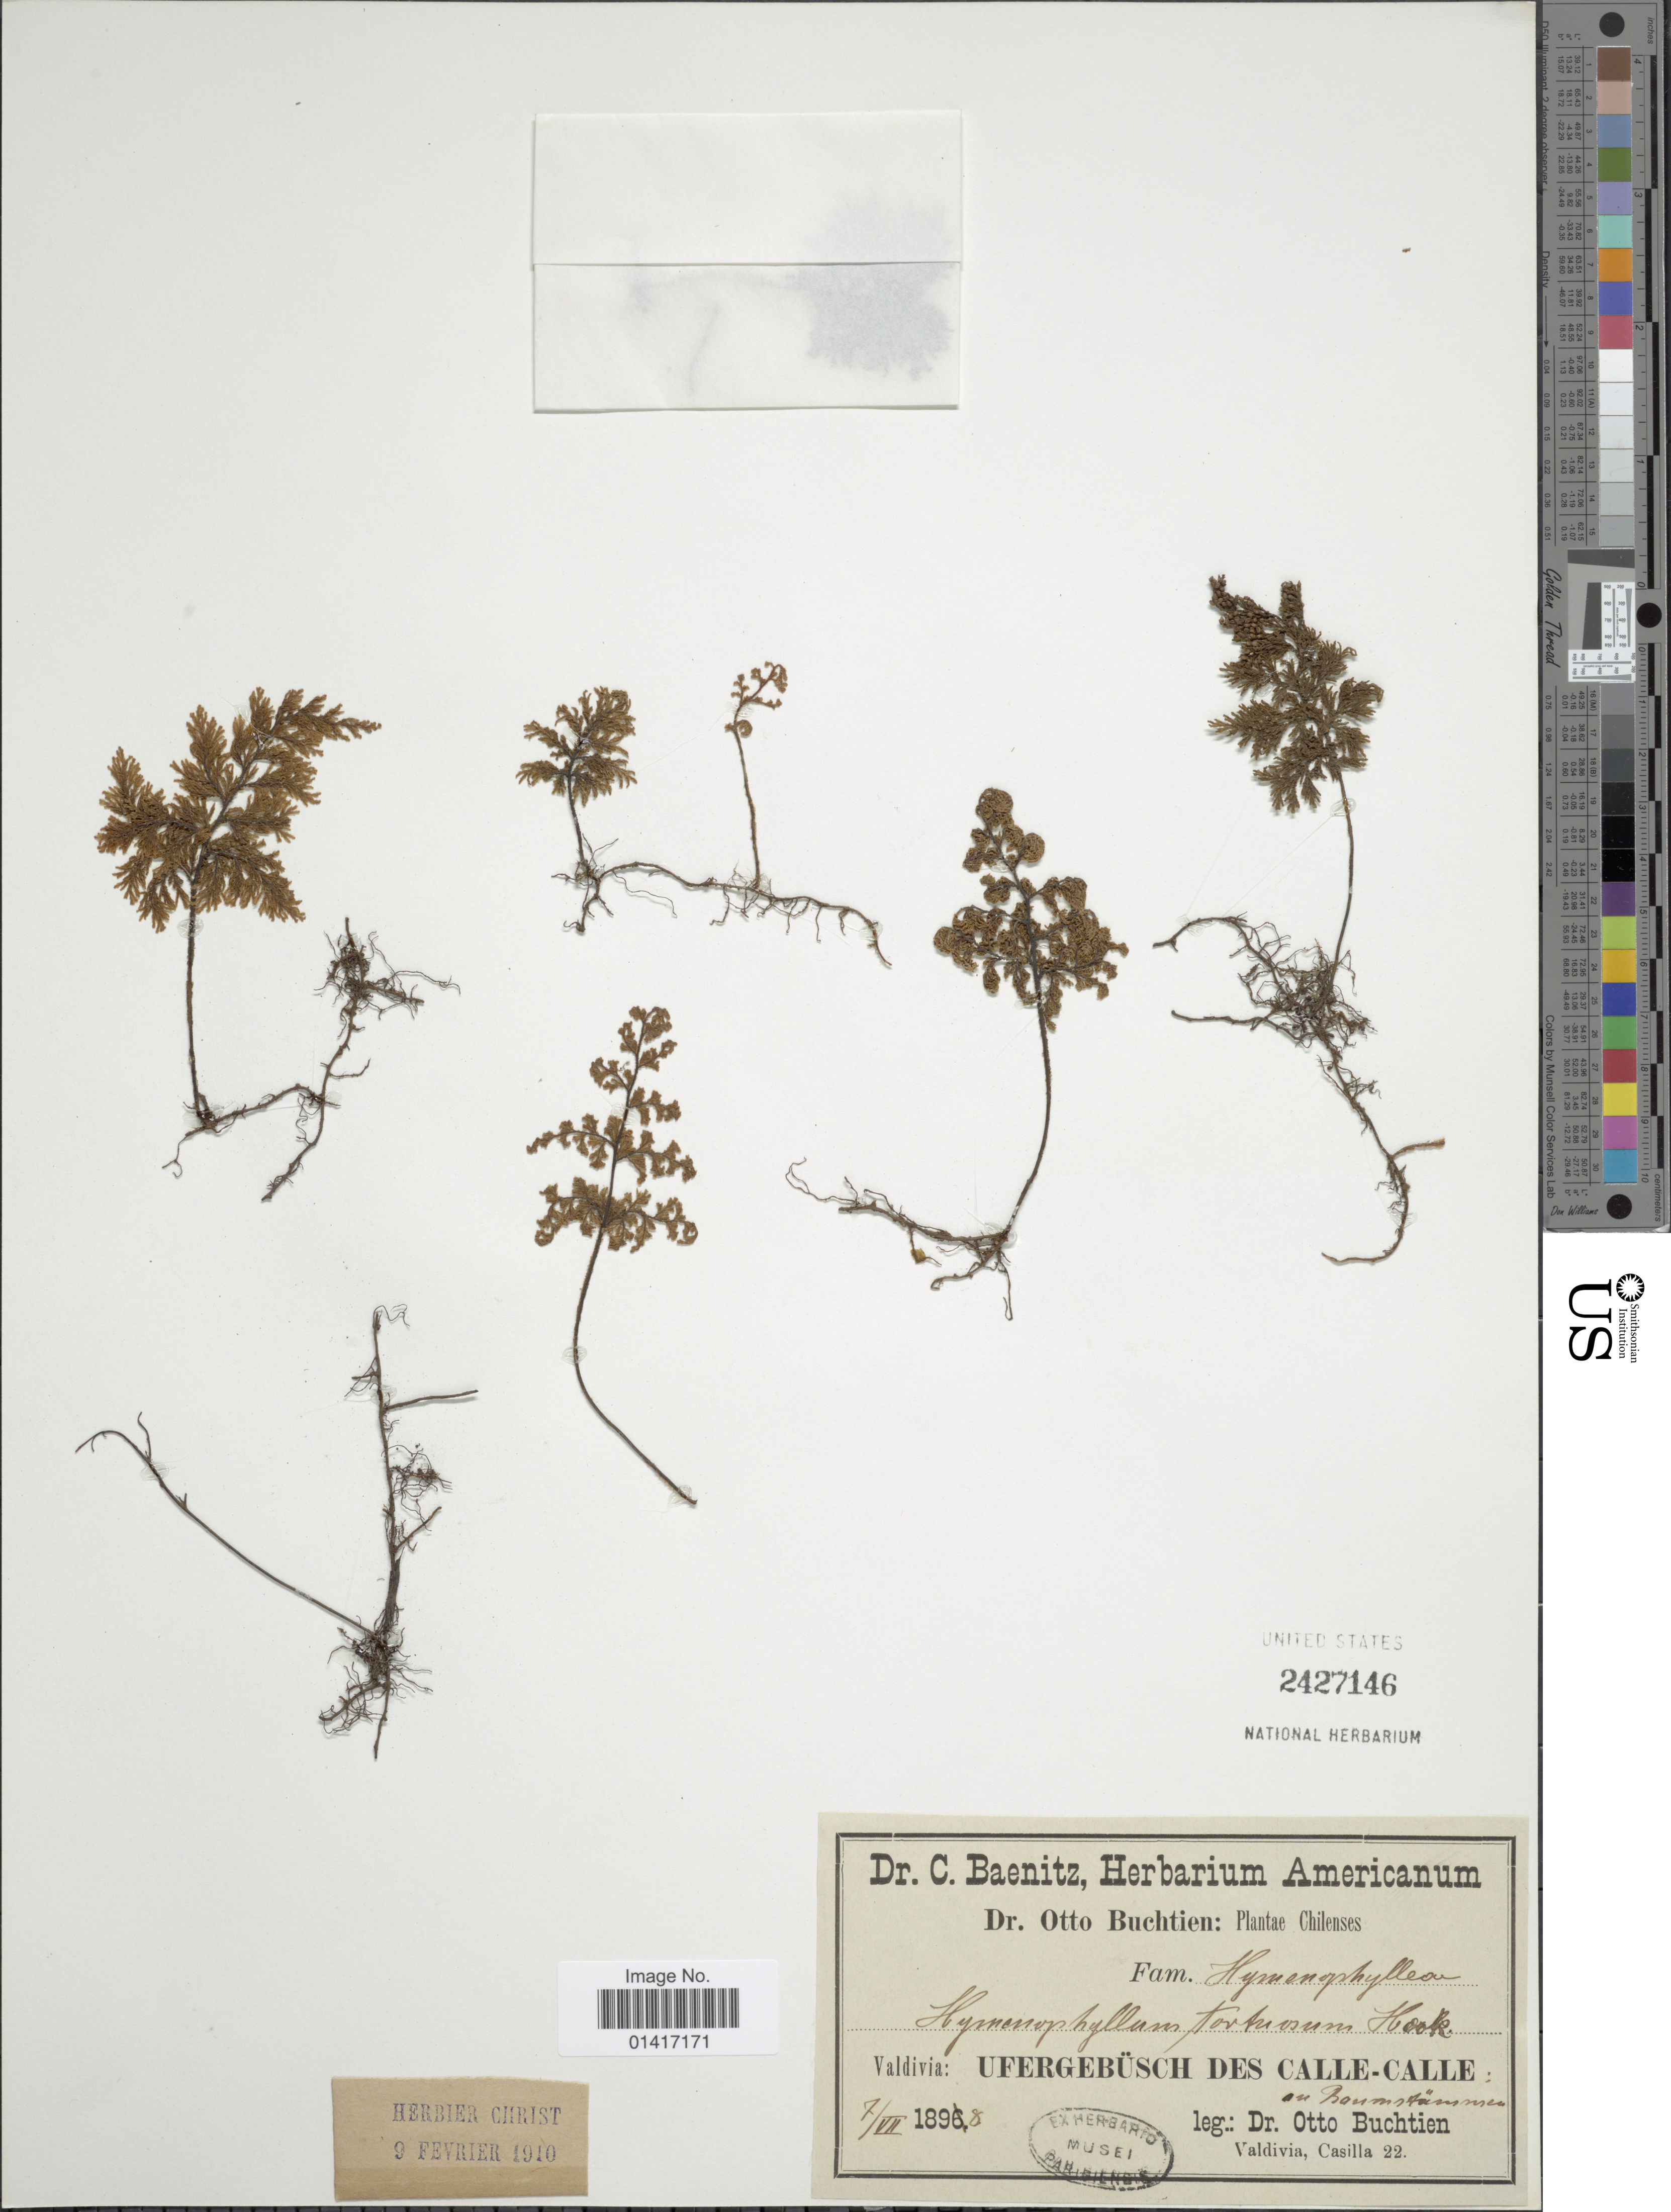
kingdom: Plantae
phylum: Tracheophyta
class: Polypodiopsida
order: Hymenophyllales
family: Hymenophyllaceae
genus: Hymenophyllum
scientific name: Hymenophyllum tortuosum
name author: Hook. & Grev.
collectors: O. Buchtien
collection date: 1898-07-07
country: Chile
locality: Valdivia: Ufergebush Des Calle-Calle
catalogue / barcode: US 2427146